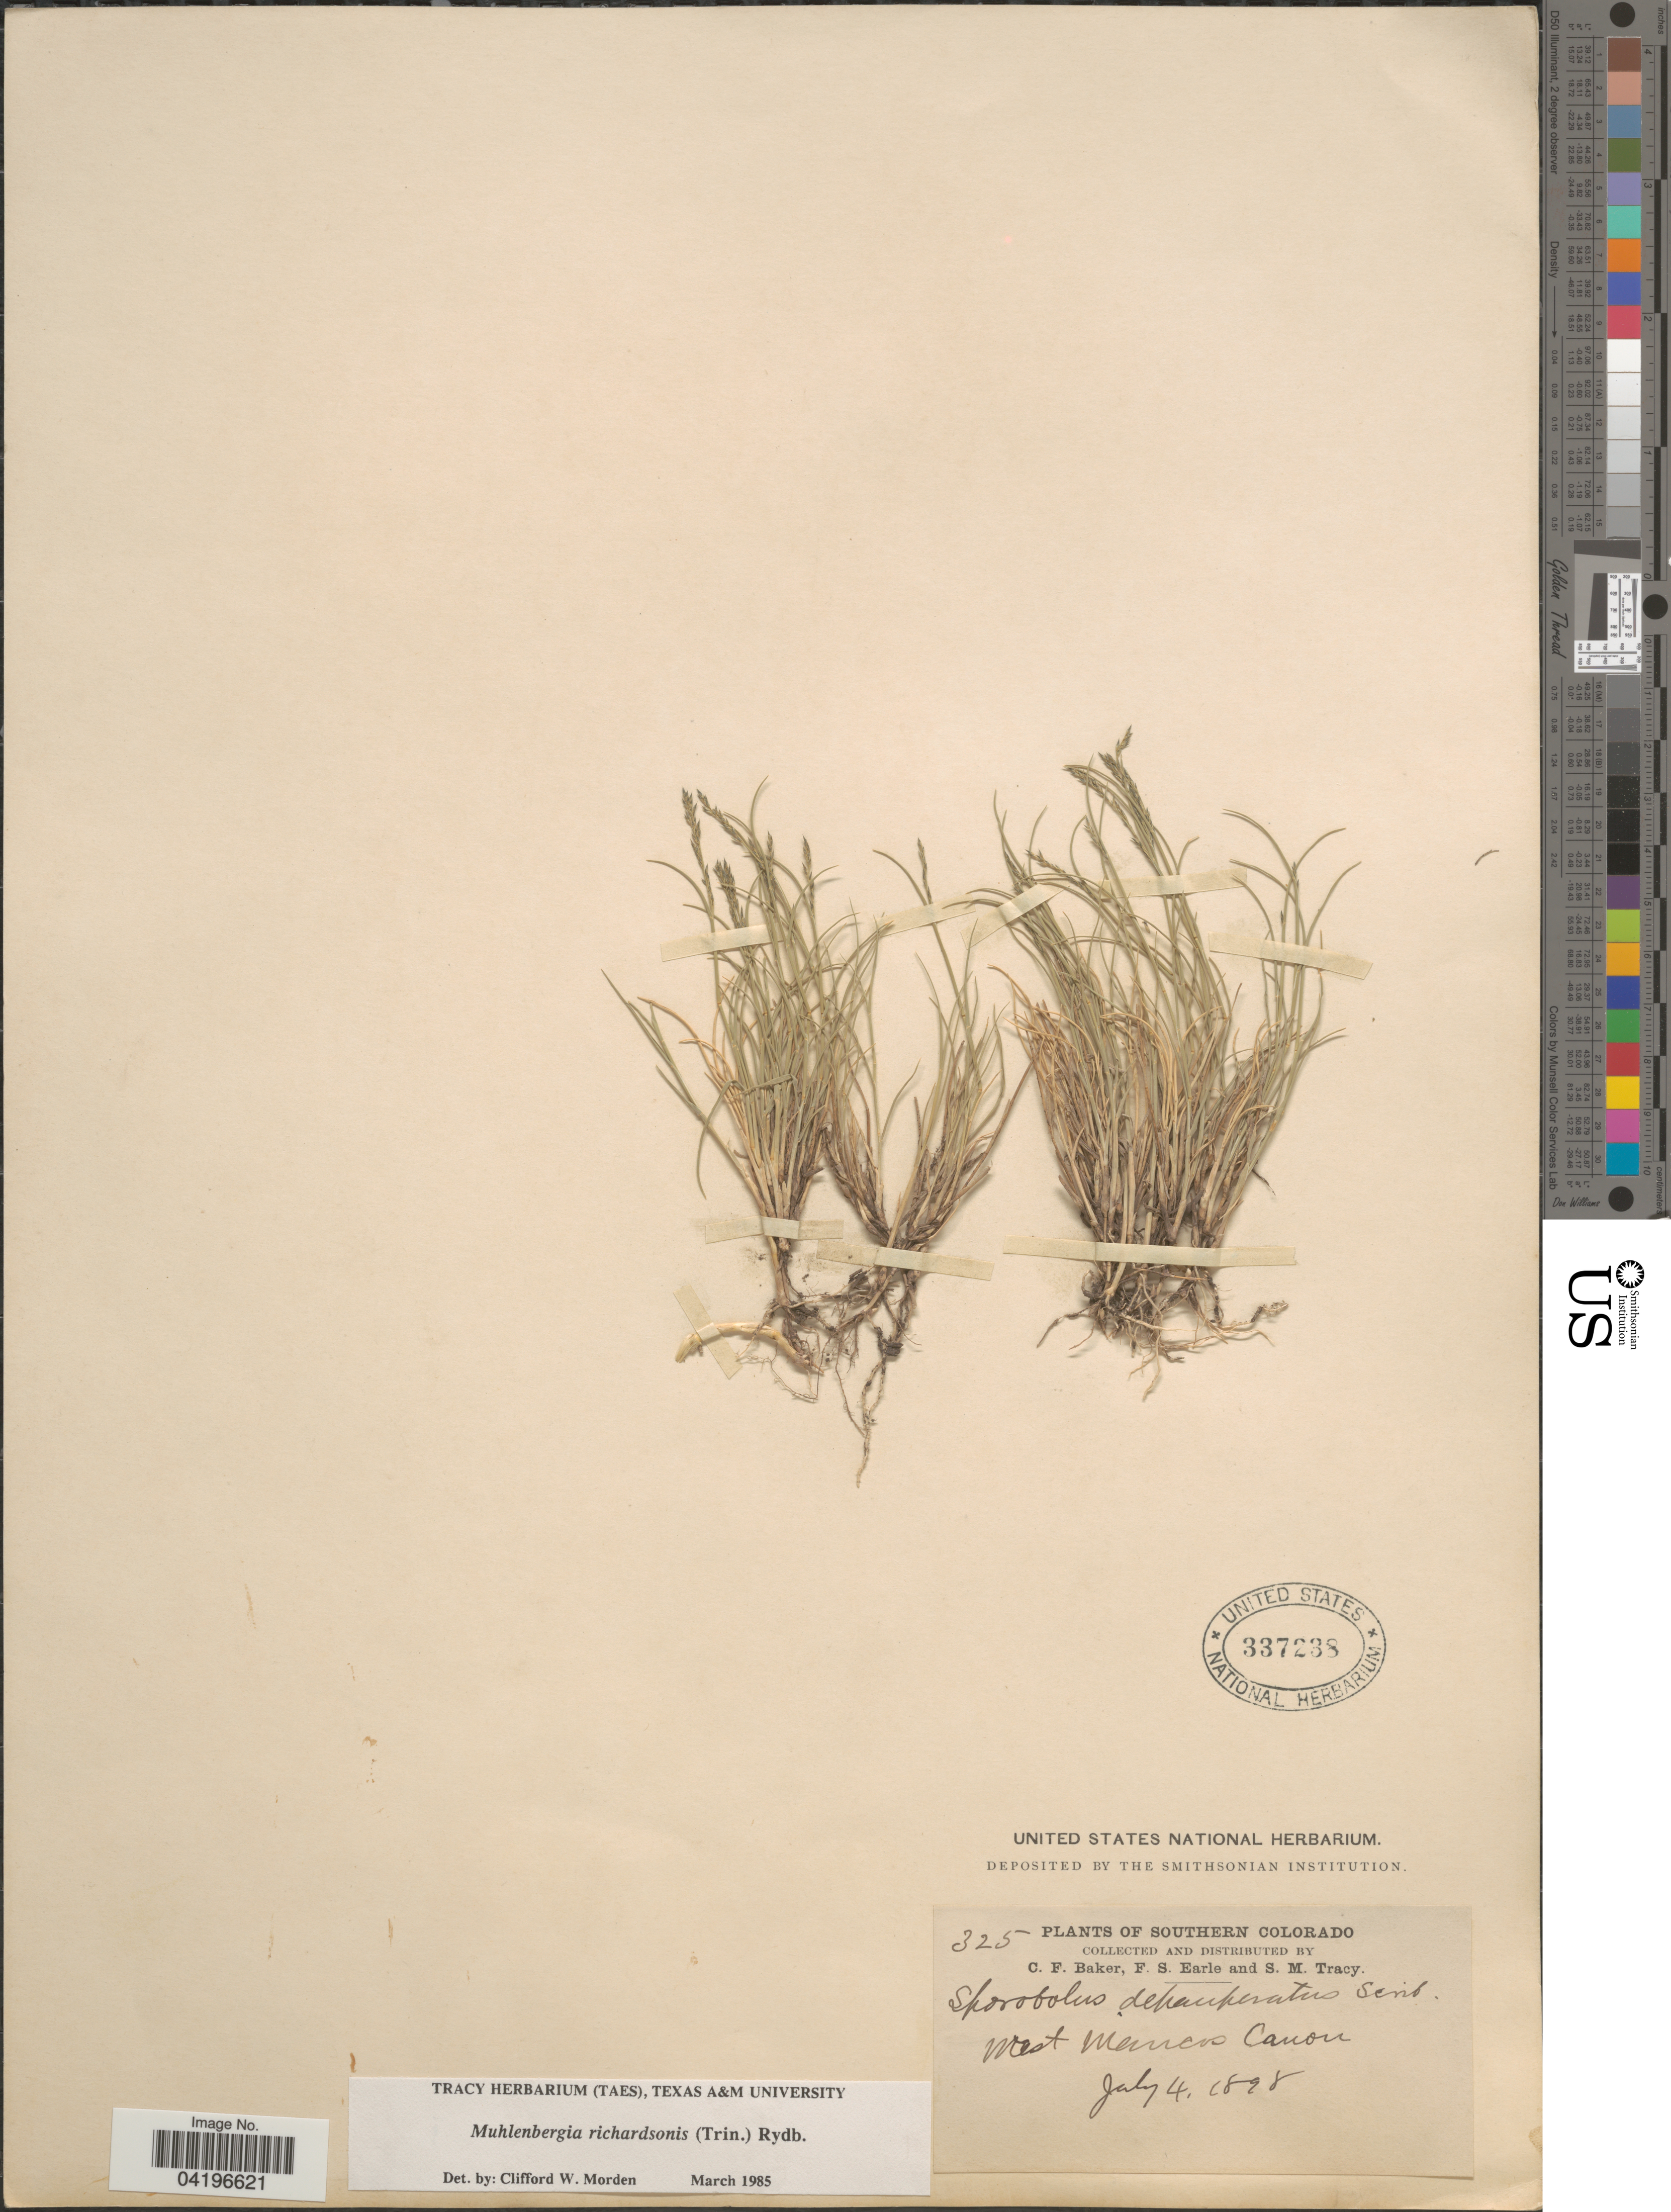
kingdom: Plantae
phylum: Tracheophyta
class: Liliopsida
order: Poales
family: Poaceae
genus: Muhlenbergia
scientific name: Muhlenbergia richardsonis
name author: (Trin.) Rydb.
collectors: C. F. Baker, F. S. Earle & S. M. Tracy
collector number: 325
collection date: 1898-07-04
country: United States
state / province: Colorado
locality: Southern Colorado. West Mancos Canon.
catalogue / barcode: US 337238